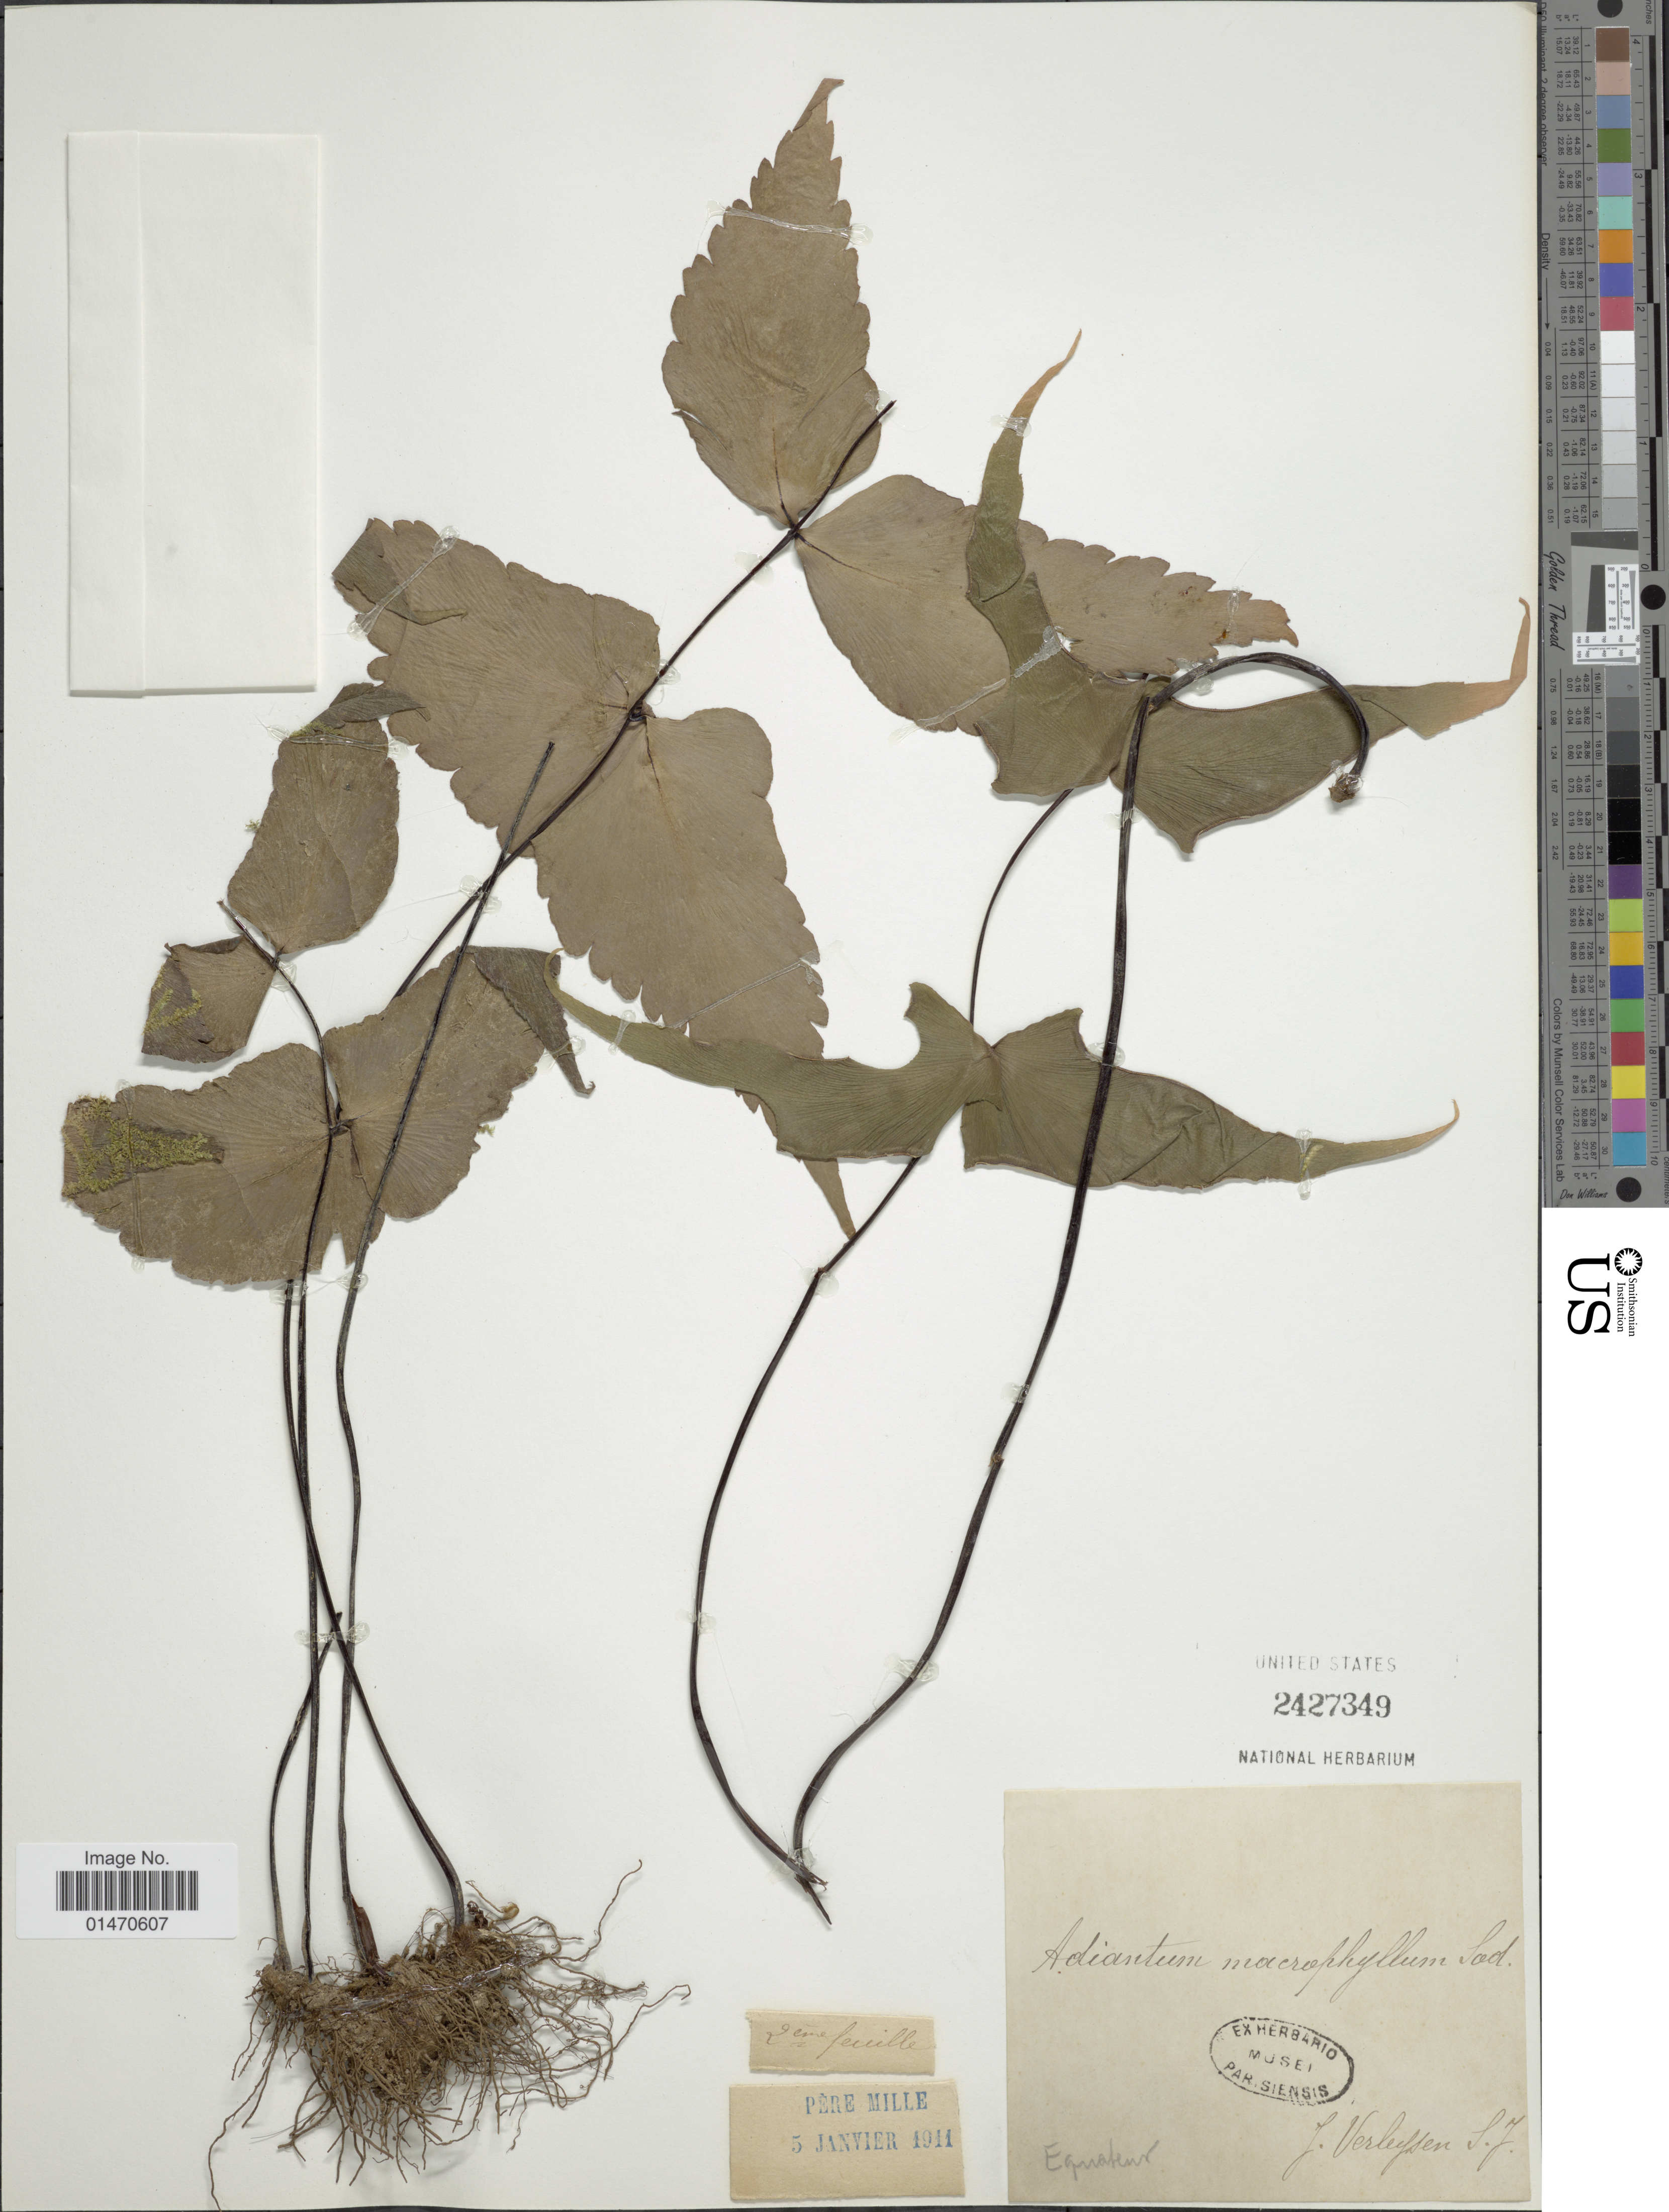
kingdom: Plantae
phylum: Tracheophyta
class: Polypodiopsida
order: Polypodiales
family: Pteridaceae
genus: Adiantum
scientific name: Adiantum macrophyllum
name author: Sw.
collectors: J. Verleysen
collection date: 1911-01-05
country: Ecuador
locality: Equateur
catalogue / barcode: US 2427349